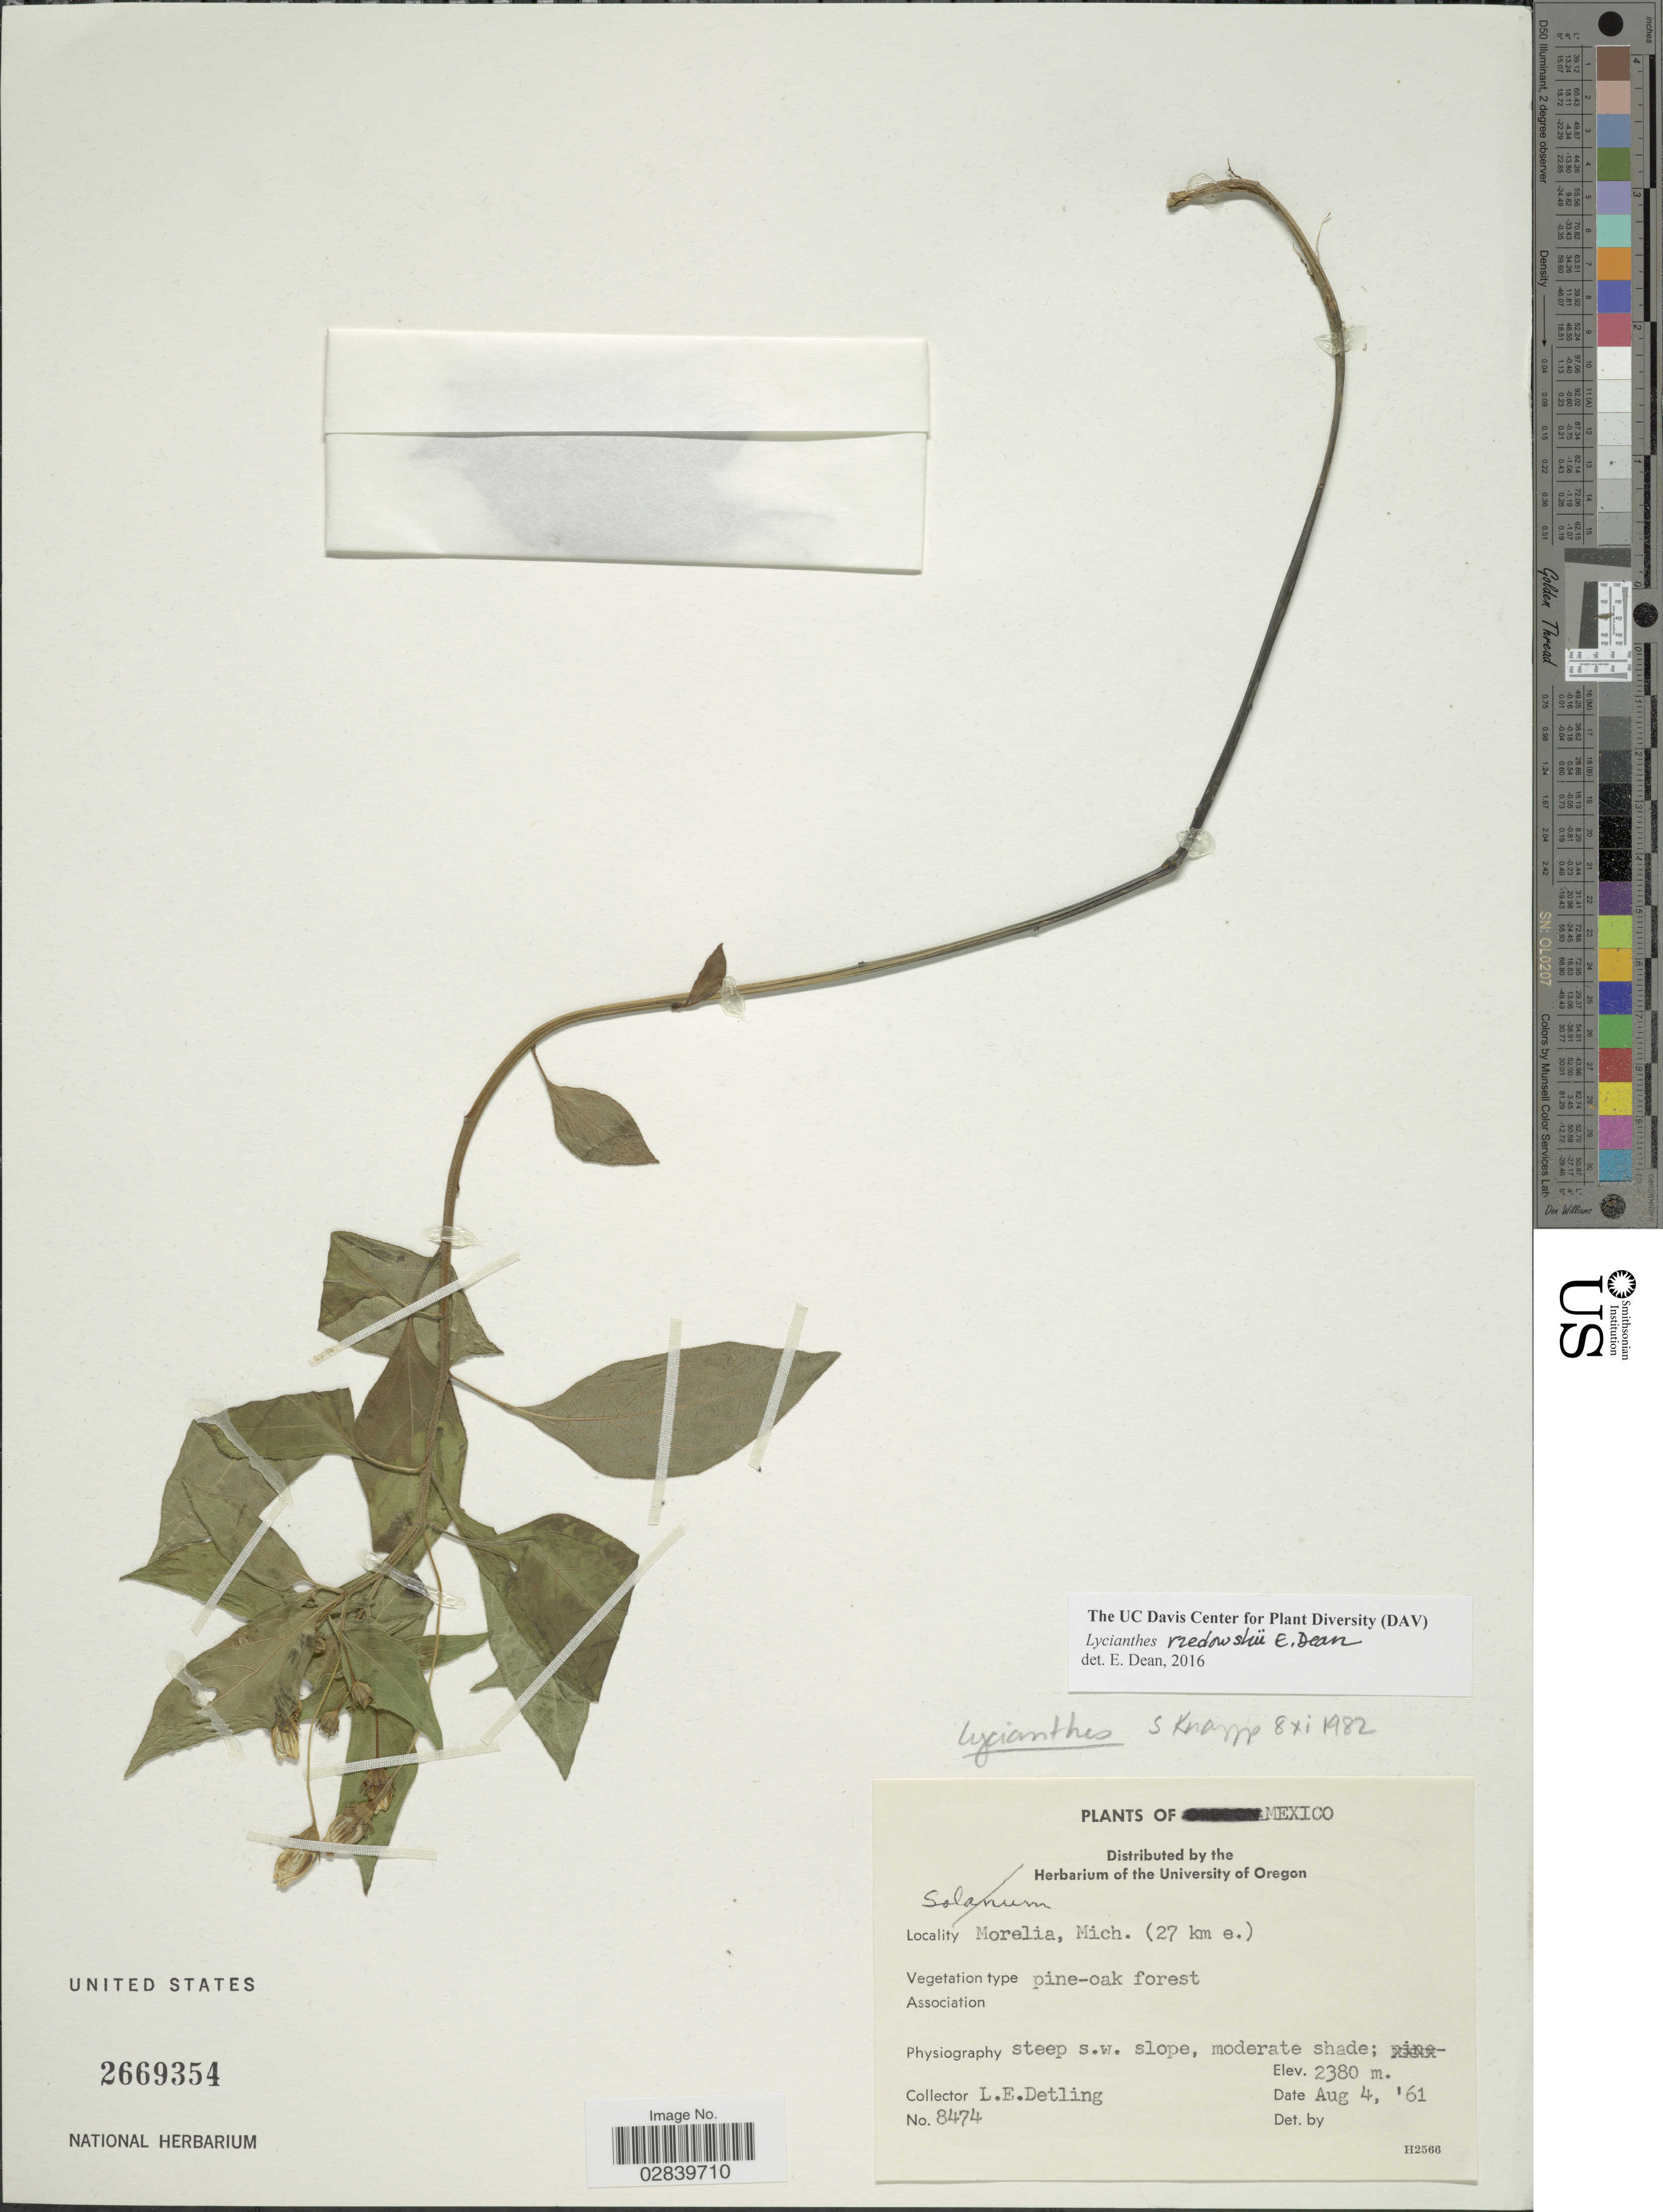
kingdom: Plantae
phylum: Tracheophyta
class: Magnoliopsida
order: Solanales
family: Solanaceae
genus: Lycianthes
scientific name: Lycianthes rzedowskii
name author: E. Dean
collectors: L. E. Detling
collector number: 8474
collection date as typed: Transcribed d/m/y: 4/8/61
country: Mexico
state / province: Michoacán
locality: Morelia. (27 km e.).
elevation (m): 2380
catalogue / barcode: US 2669354